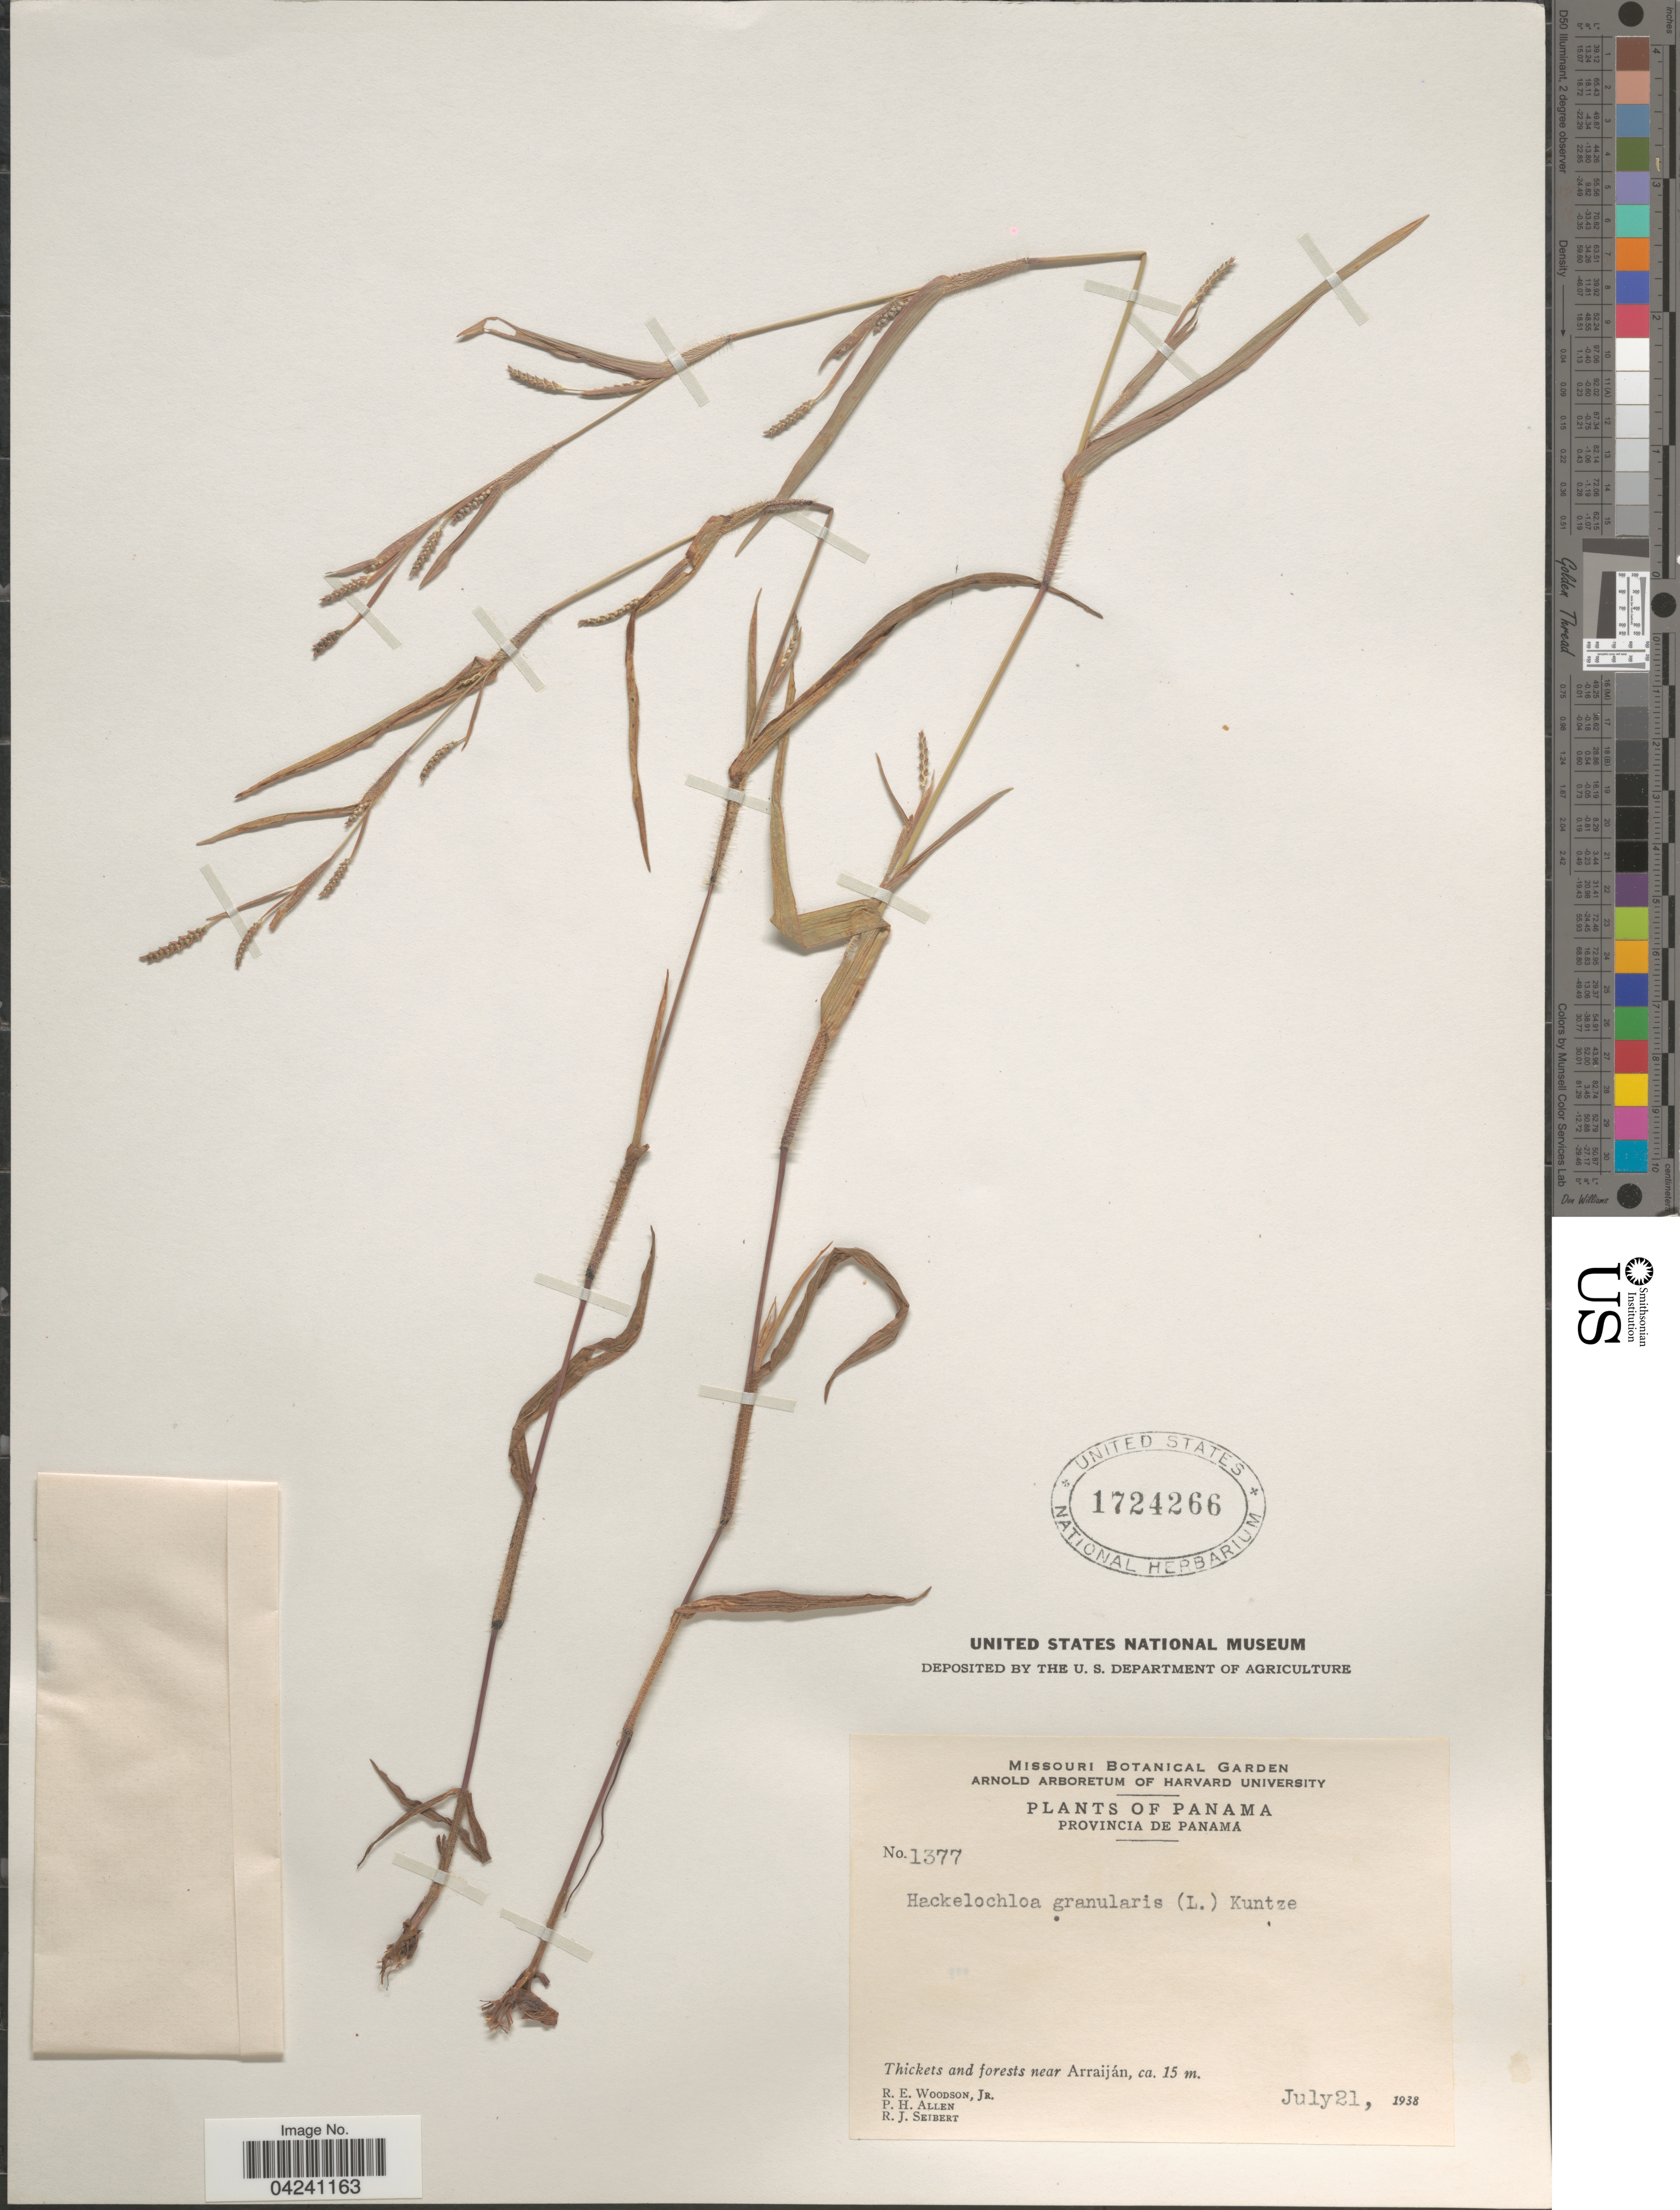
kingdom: Plantae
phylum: Tracheophyta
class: Liliopsida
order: Poales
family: Poaceae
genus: Hackelochloa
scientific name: Hackelochloa granularis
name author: (L.) Kuntze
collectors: R. E. Woodson, P. H. Allen & R. J. Seibert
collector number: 1377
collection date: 1938-07-21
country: Panama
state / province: Panamá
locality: Thickets and forests near Arraiján.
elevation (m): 15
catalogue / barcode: US 1724266